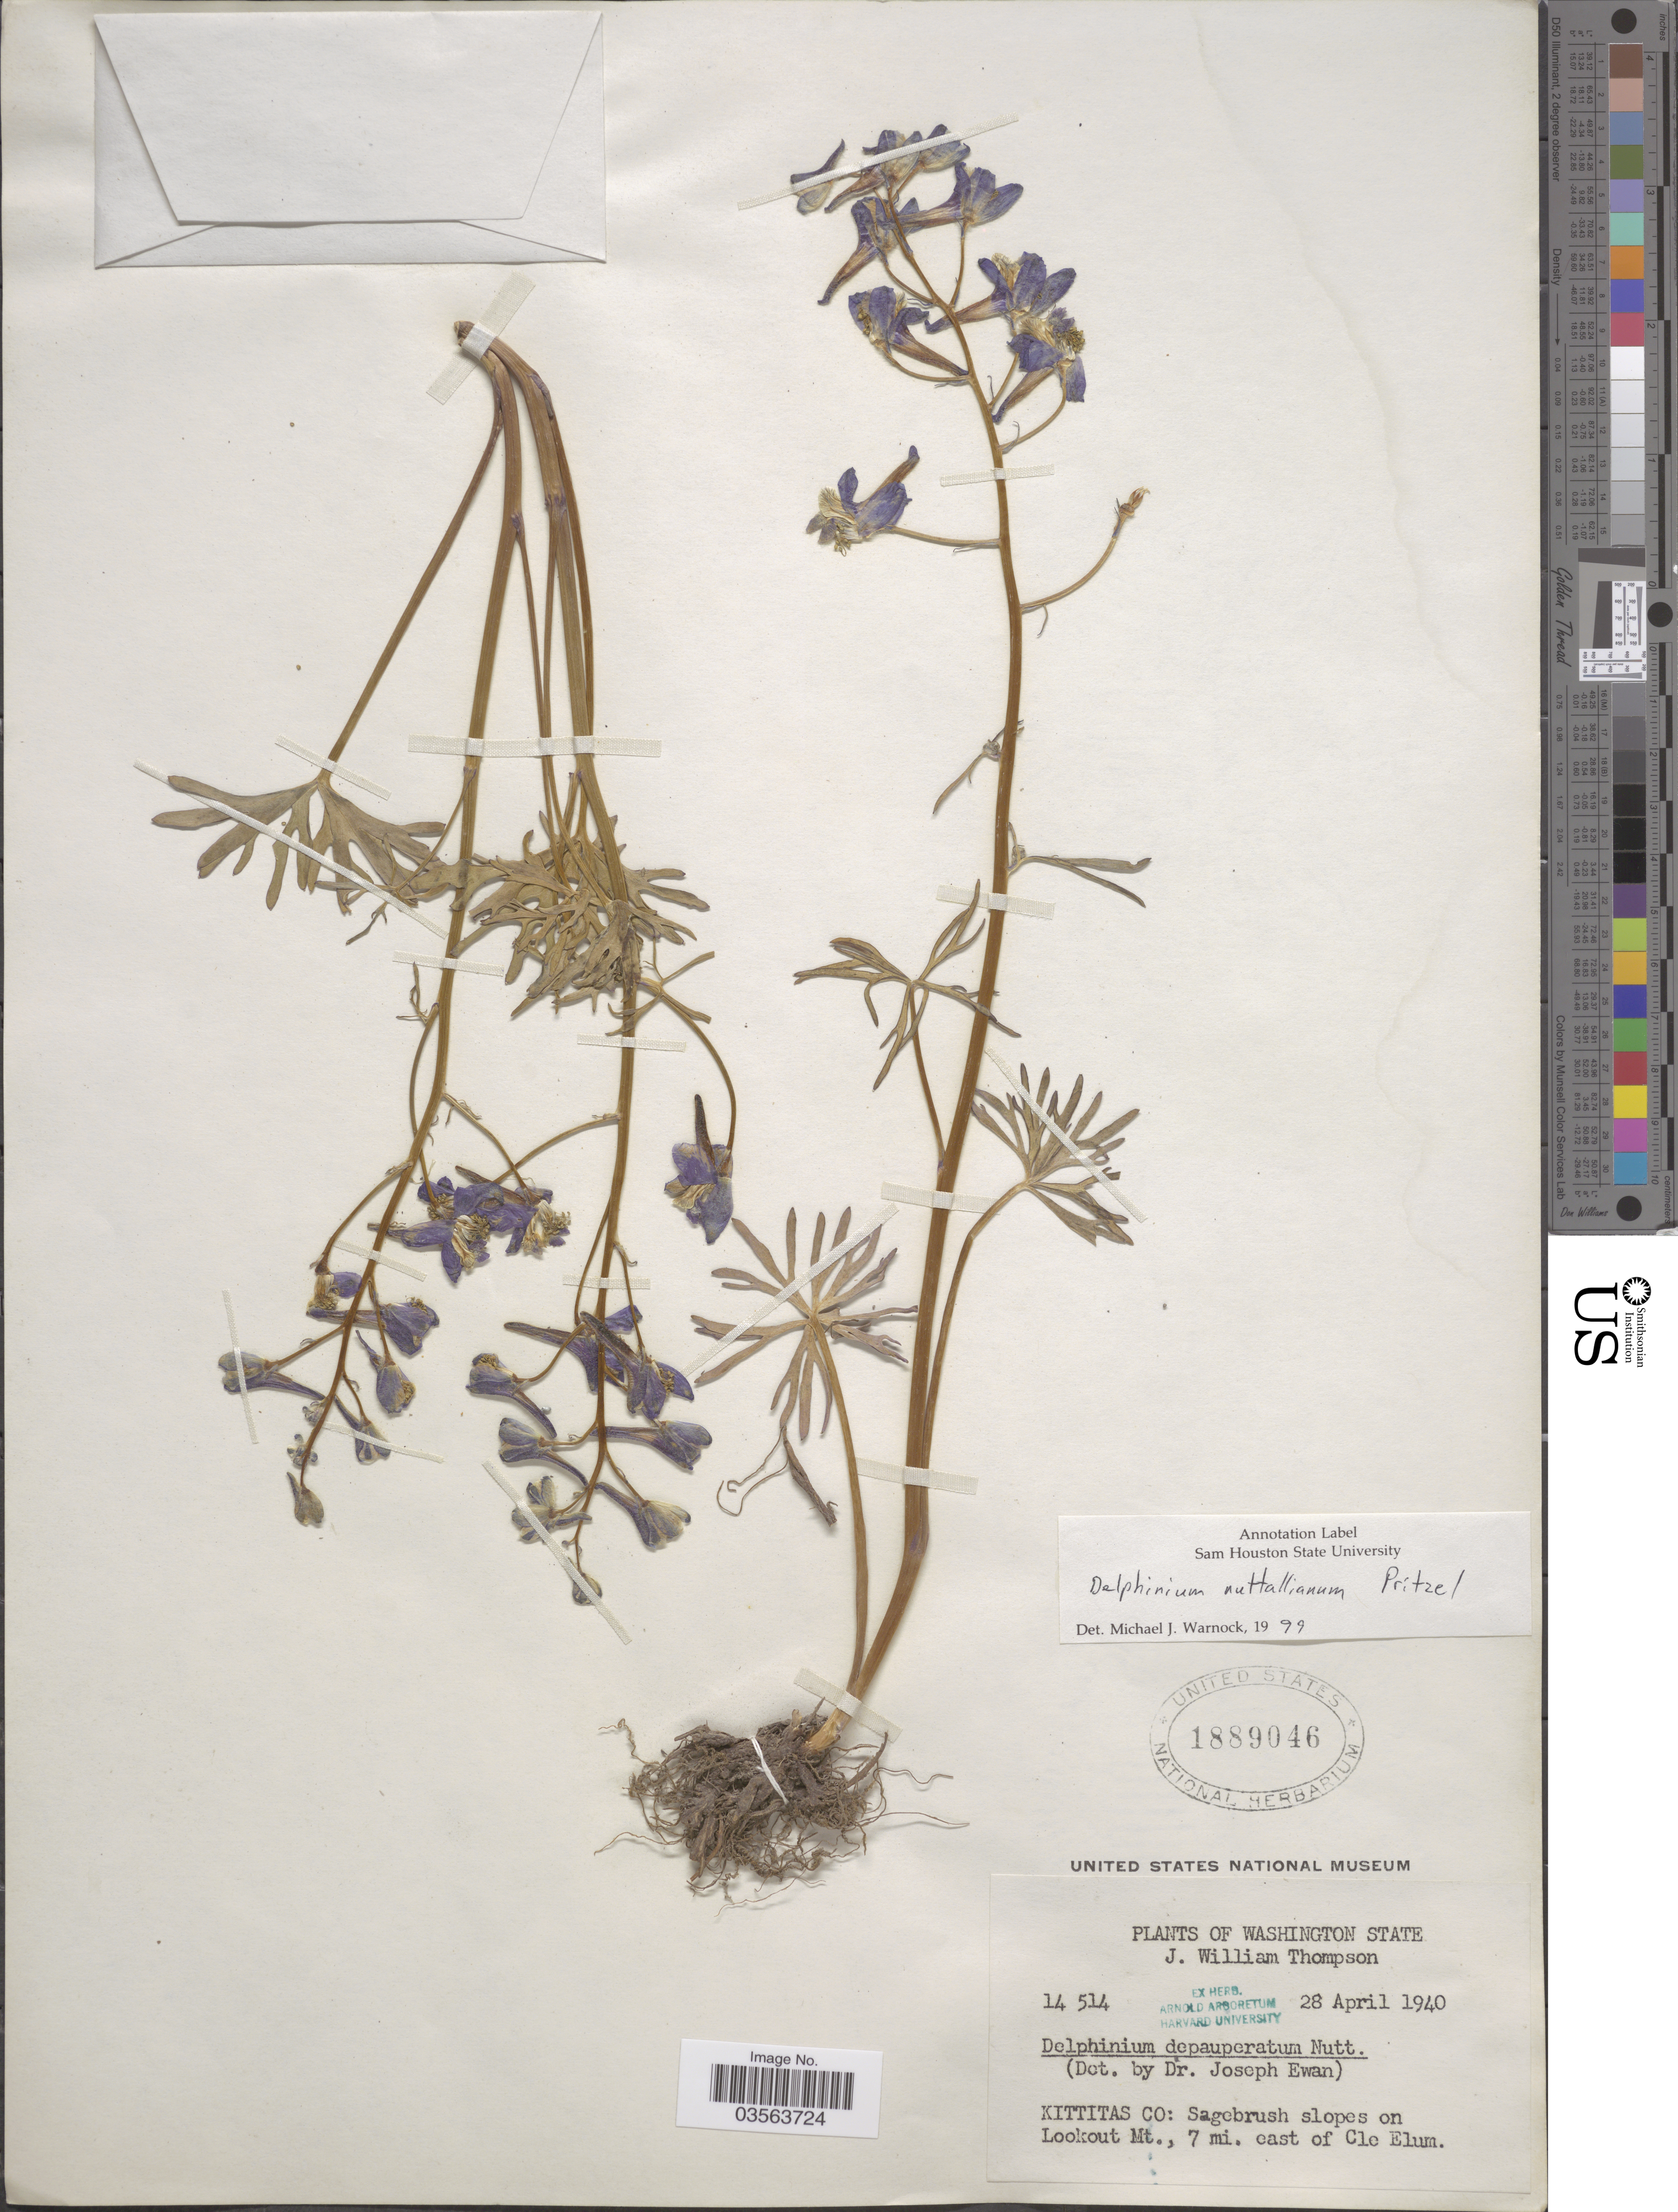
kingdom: Plantae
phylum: Tracheophyta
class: Magnoliopsida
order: Ranunculales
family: Ranunculaceae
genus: Delphinium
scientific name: Delphinium nuttallianum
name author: E. Pritz. ex Walpers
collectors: J. W. Thompson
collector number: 14514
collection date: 1940-04-28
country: United States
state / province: Washington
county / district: Kittitas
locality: Kittitas Co: Sagebrush slopes on Lookout Mt., 7 mi. east of Cle Elum.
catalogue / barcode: US 1889046